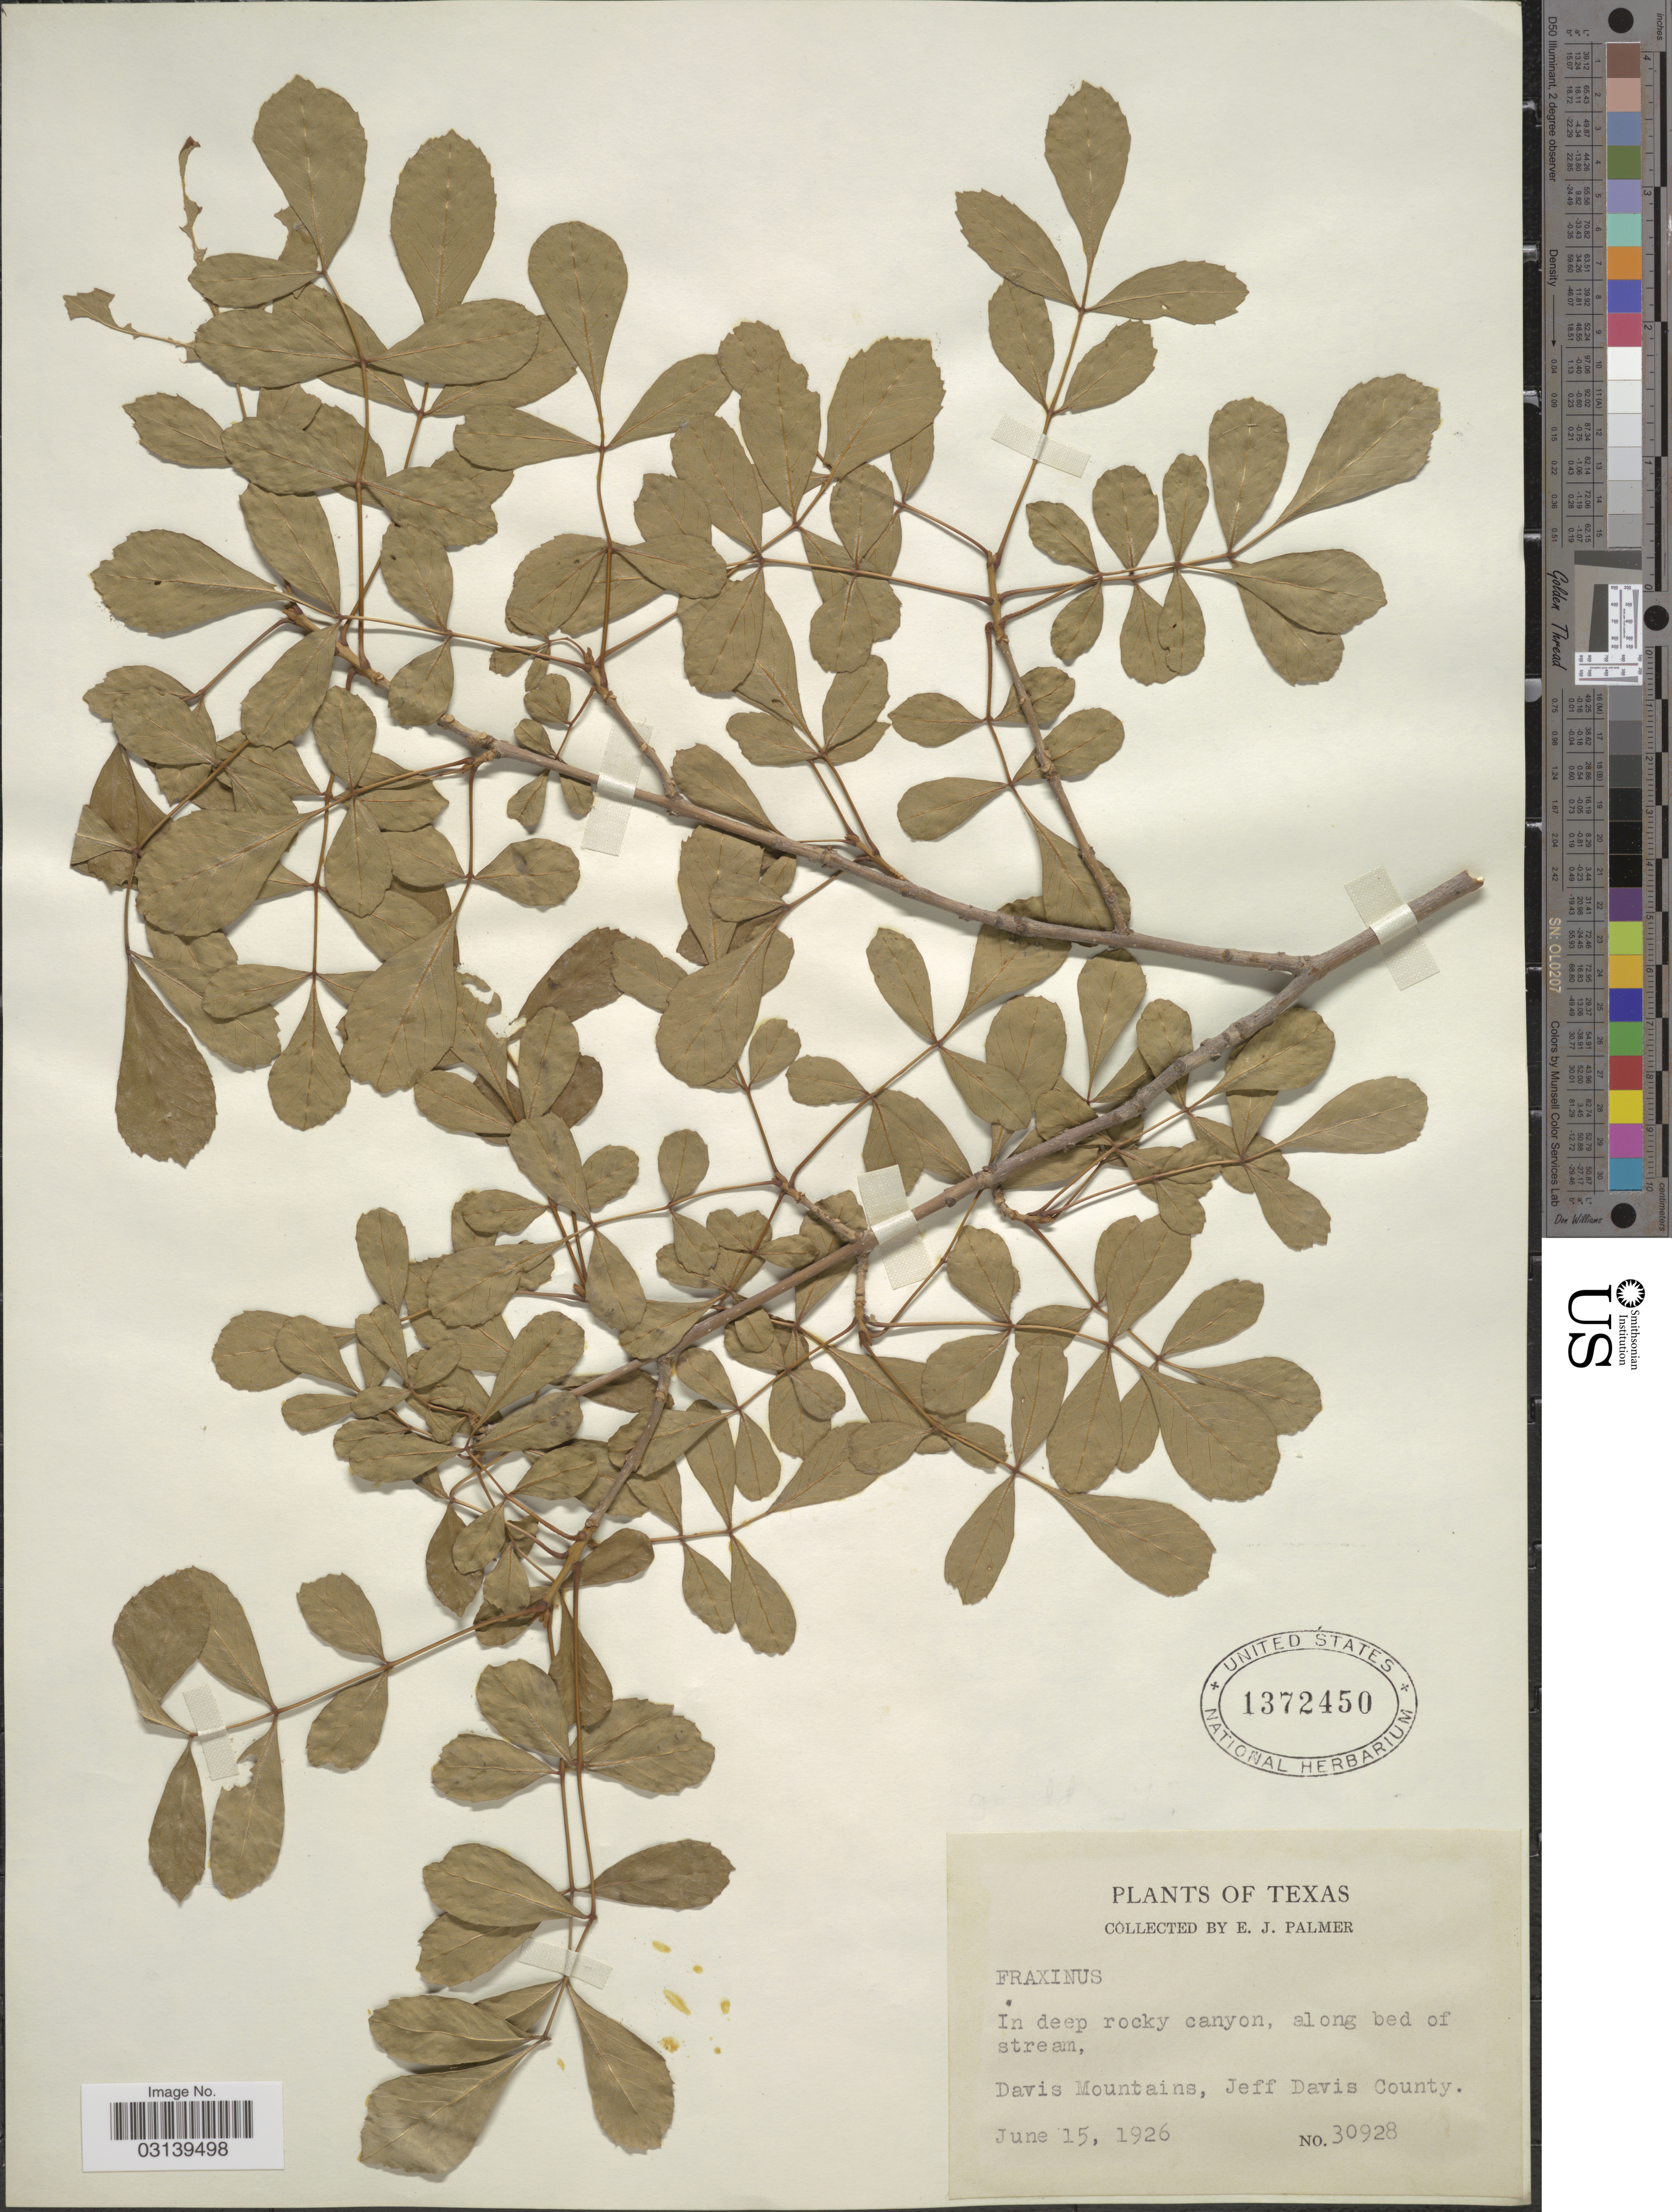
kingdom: Plantae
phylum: Tracheophyta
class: Magnoliopsida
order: Lamiales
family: Oleaceae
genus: Fraxinus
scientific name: Fraxinus sp.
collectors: E. J. Palmer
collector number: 30928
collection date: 1926-06-15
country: United States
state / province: Texas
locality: Davis Mountains, Jeff Davis County.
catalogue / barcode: US 1372450